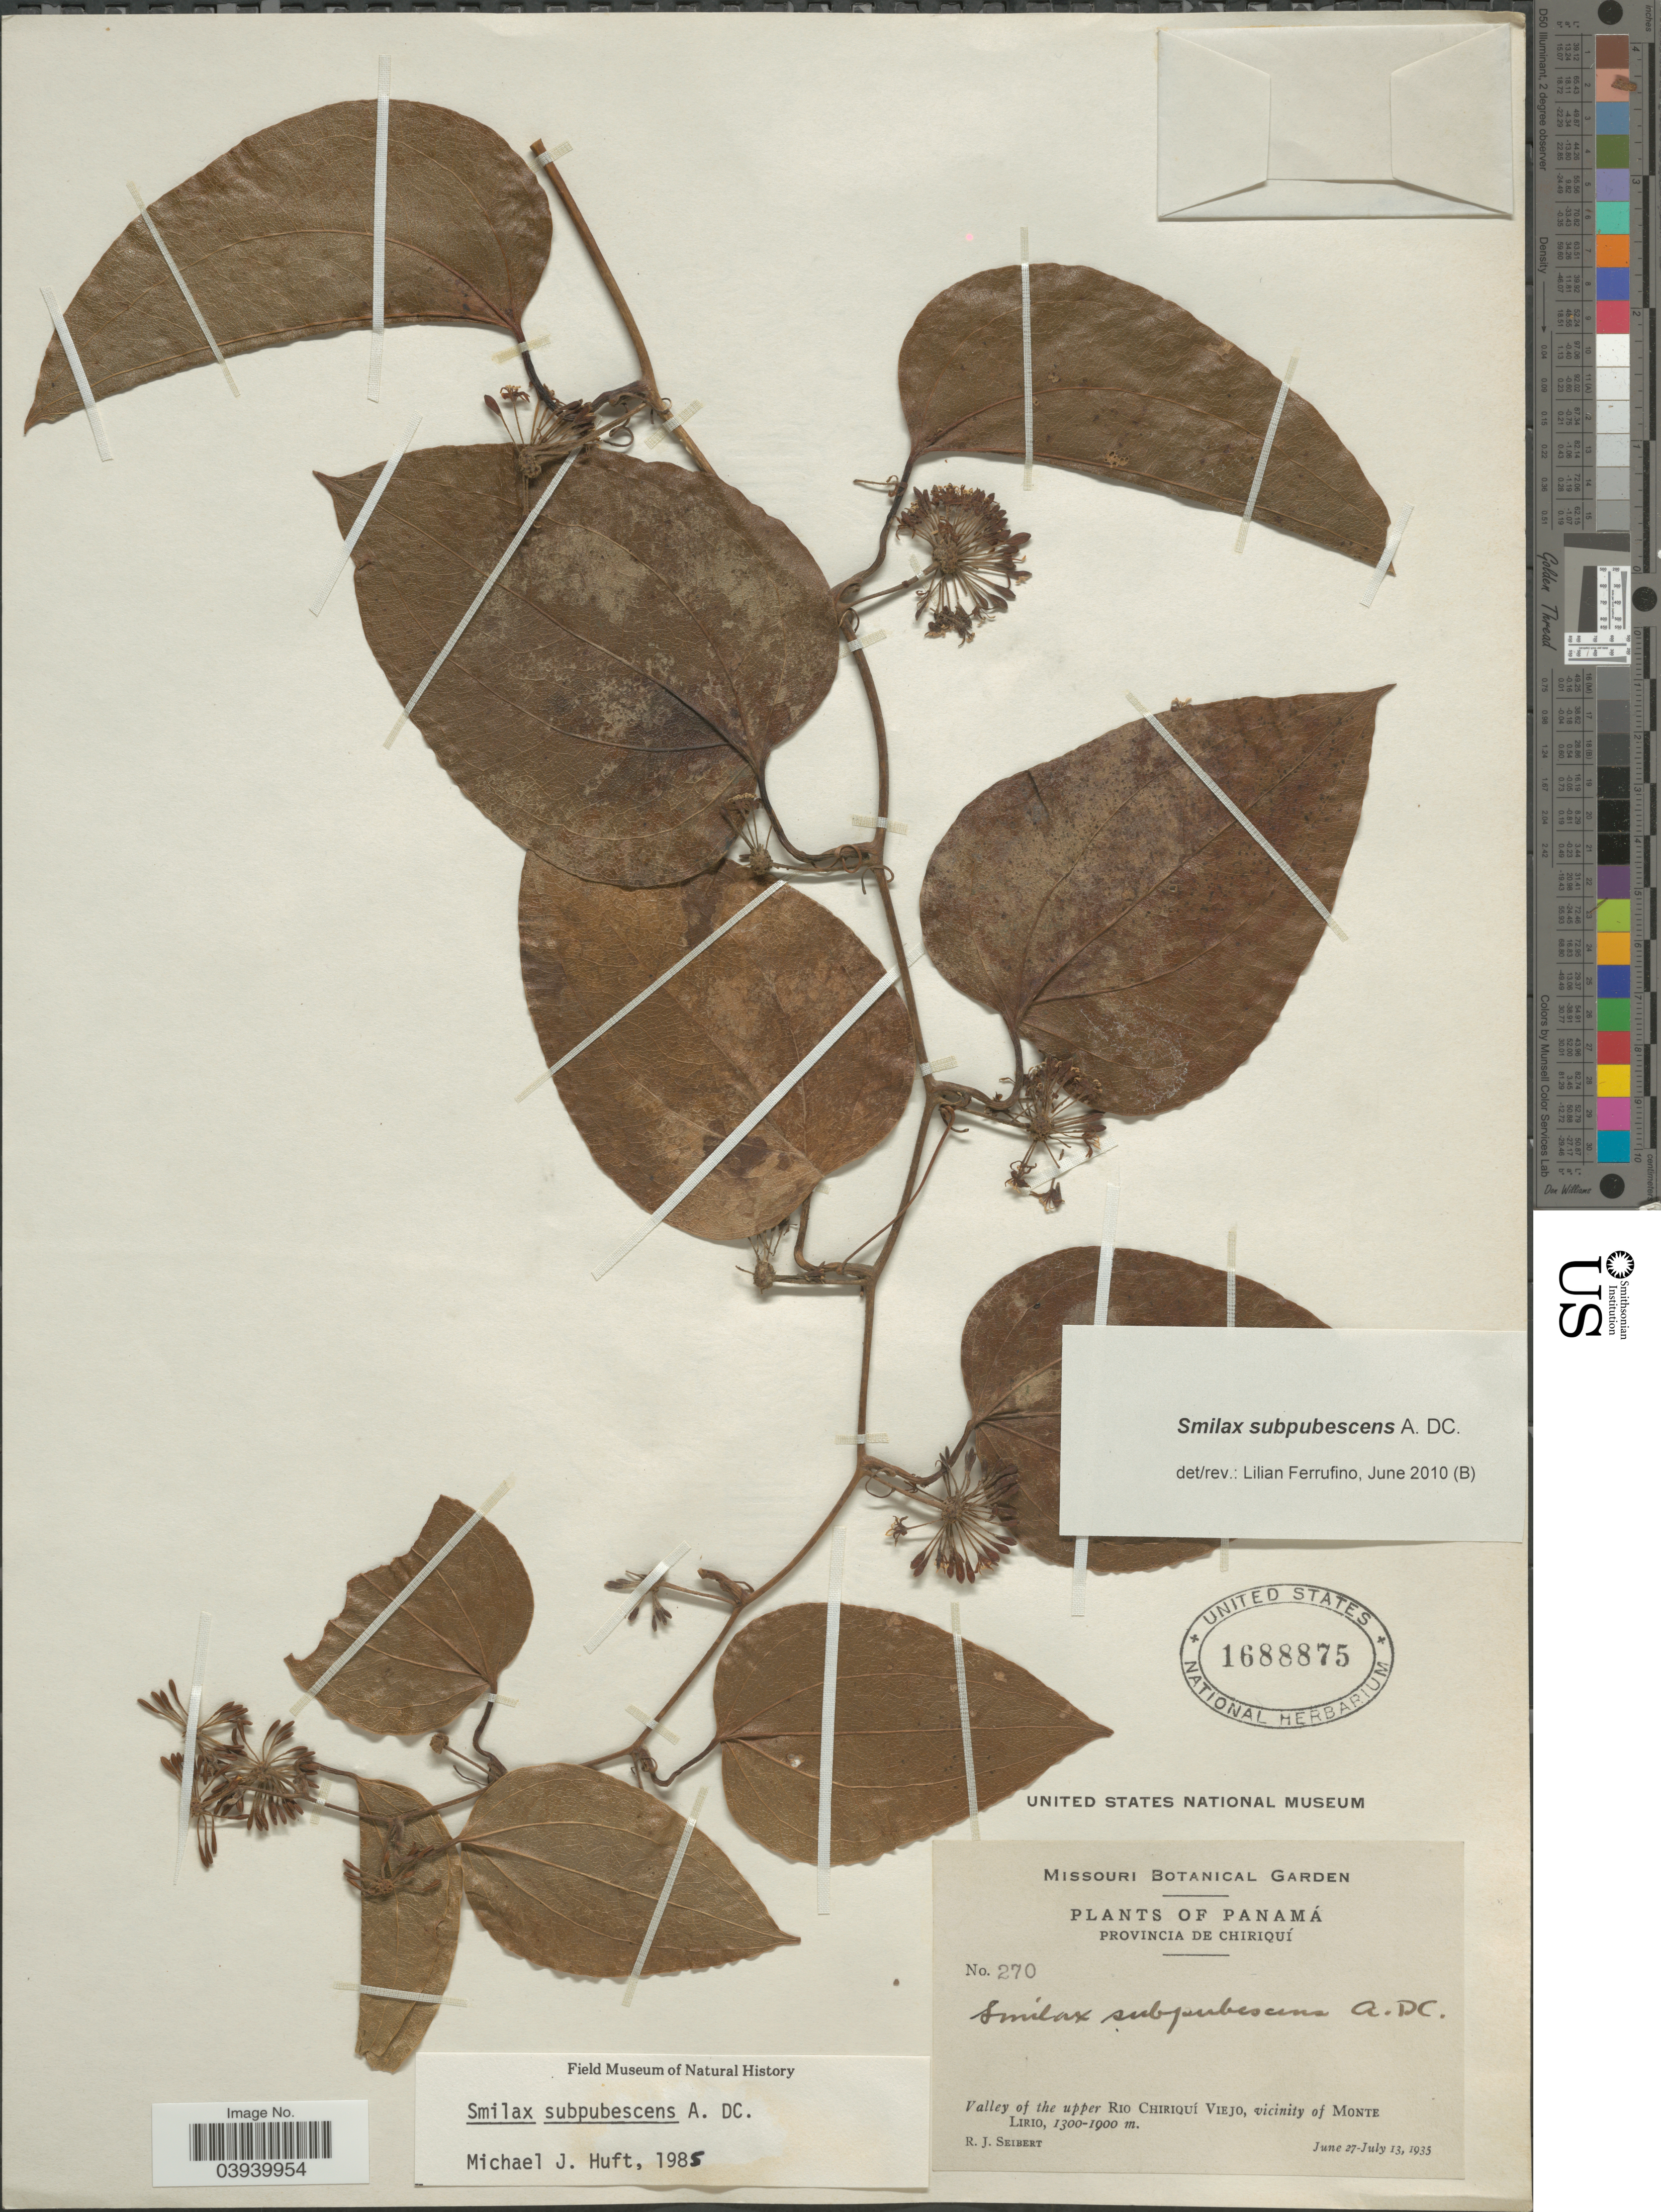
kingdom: Plantae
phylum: Tracheophyta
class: Liliopsida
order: Liliales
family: Smilacaceae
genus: Smilax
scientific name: Smilax subpubescens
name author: A. DC.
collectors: R. J. Seibert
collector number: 270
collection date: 1935-06-27/1935-07-13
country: Panama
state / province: Chiriqui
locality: Valley of the upper Rio Chiriquí Viejo, vicinity of Monte.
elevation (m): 1300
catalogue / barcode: US 1688875